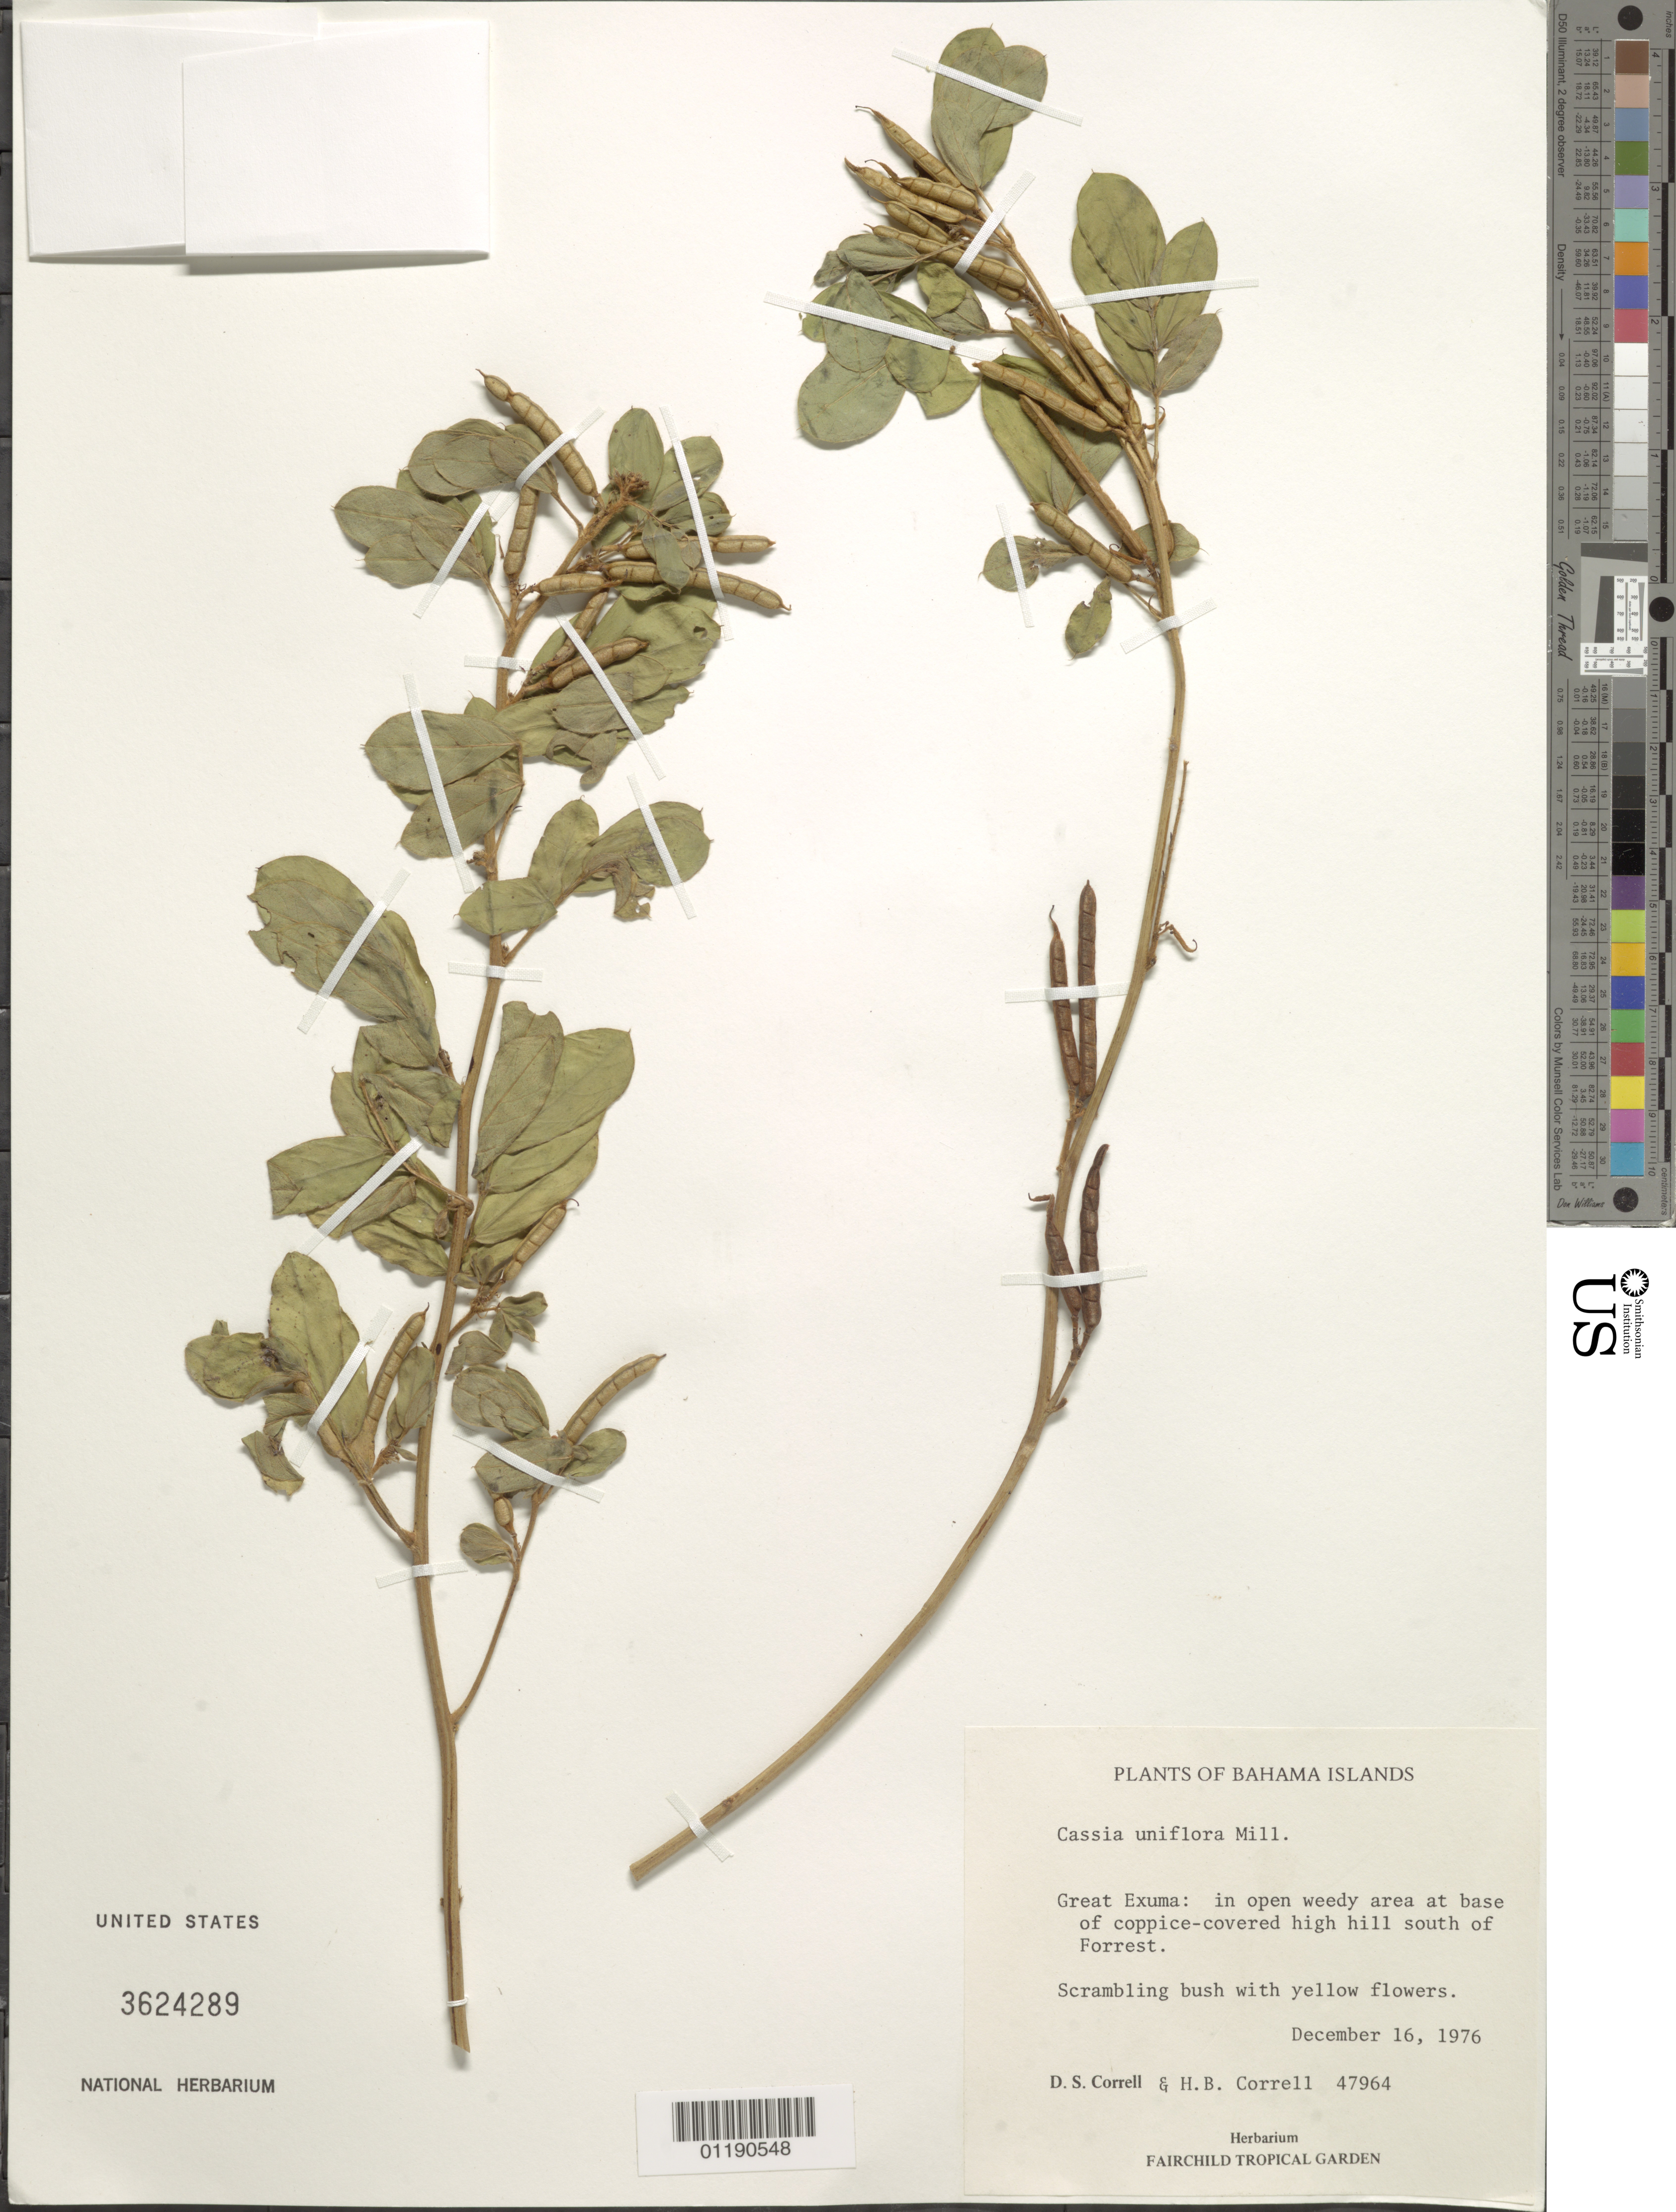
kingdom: Plantae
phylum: Tracheophyta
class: Magnoliopsida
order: Fabales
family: Fabaceae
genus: Cassia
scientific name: Cassia uniflora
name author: Mill.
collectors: D. S. Correll & H. Correll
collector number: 47964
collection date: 1976-12-16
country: Bahamas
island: Great Exuma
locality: Great Exuma: S of Forrest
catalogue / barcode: US 3624289